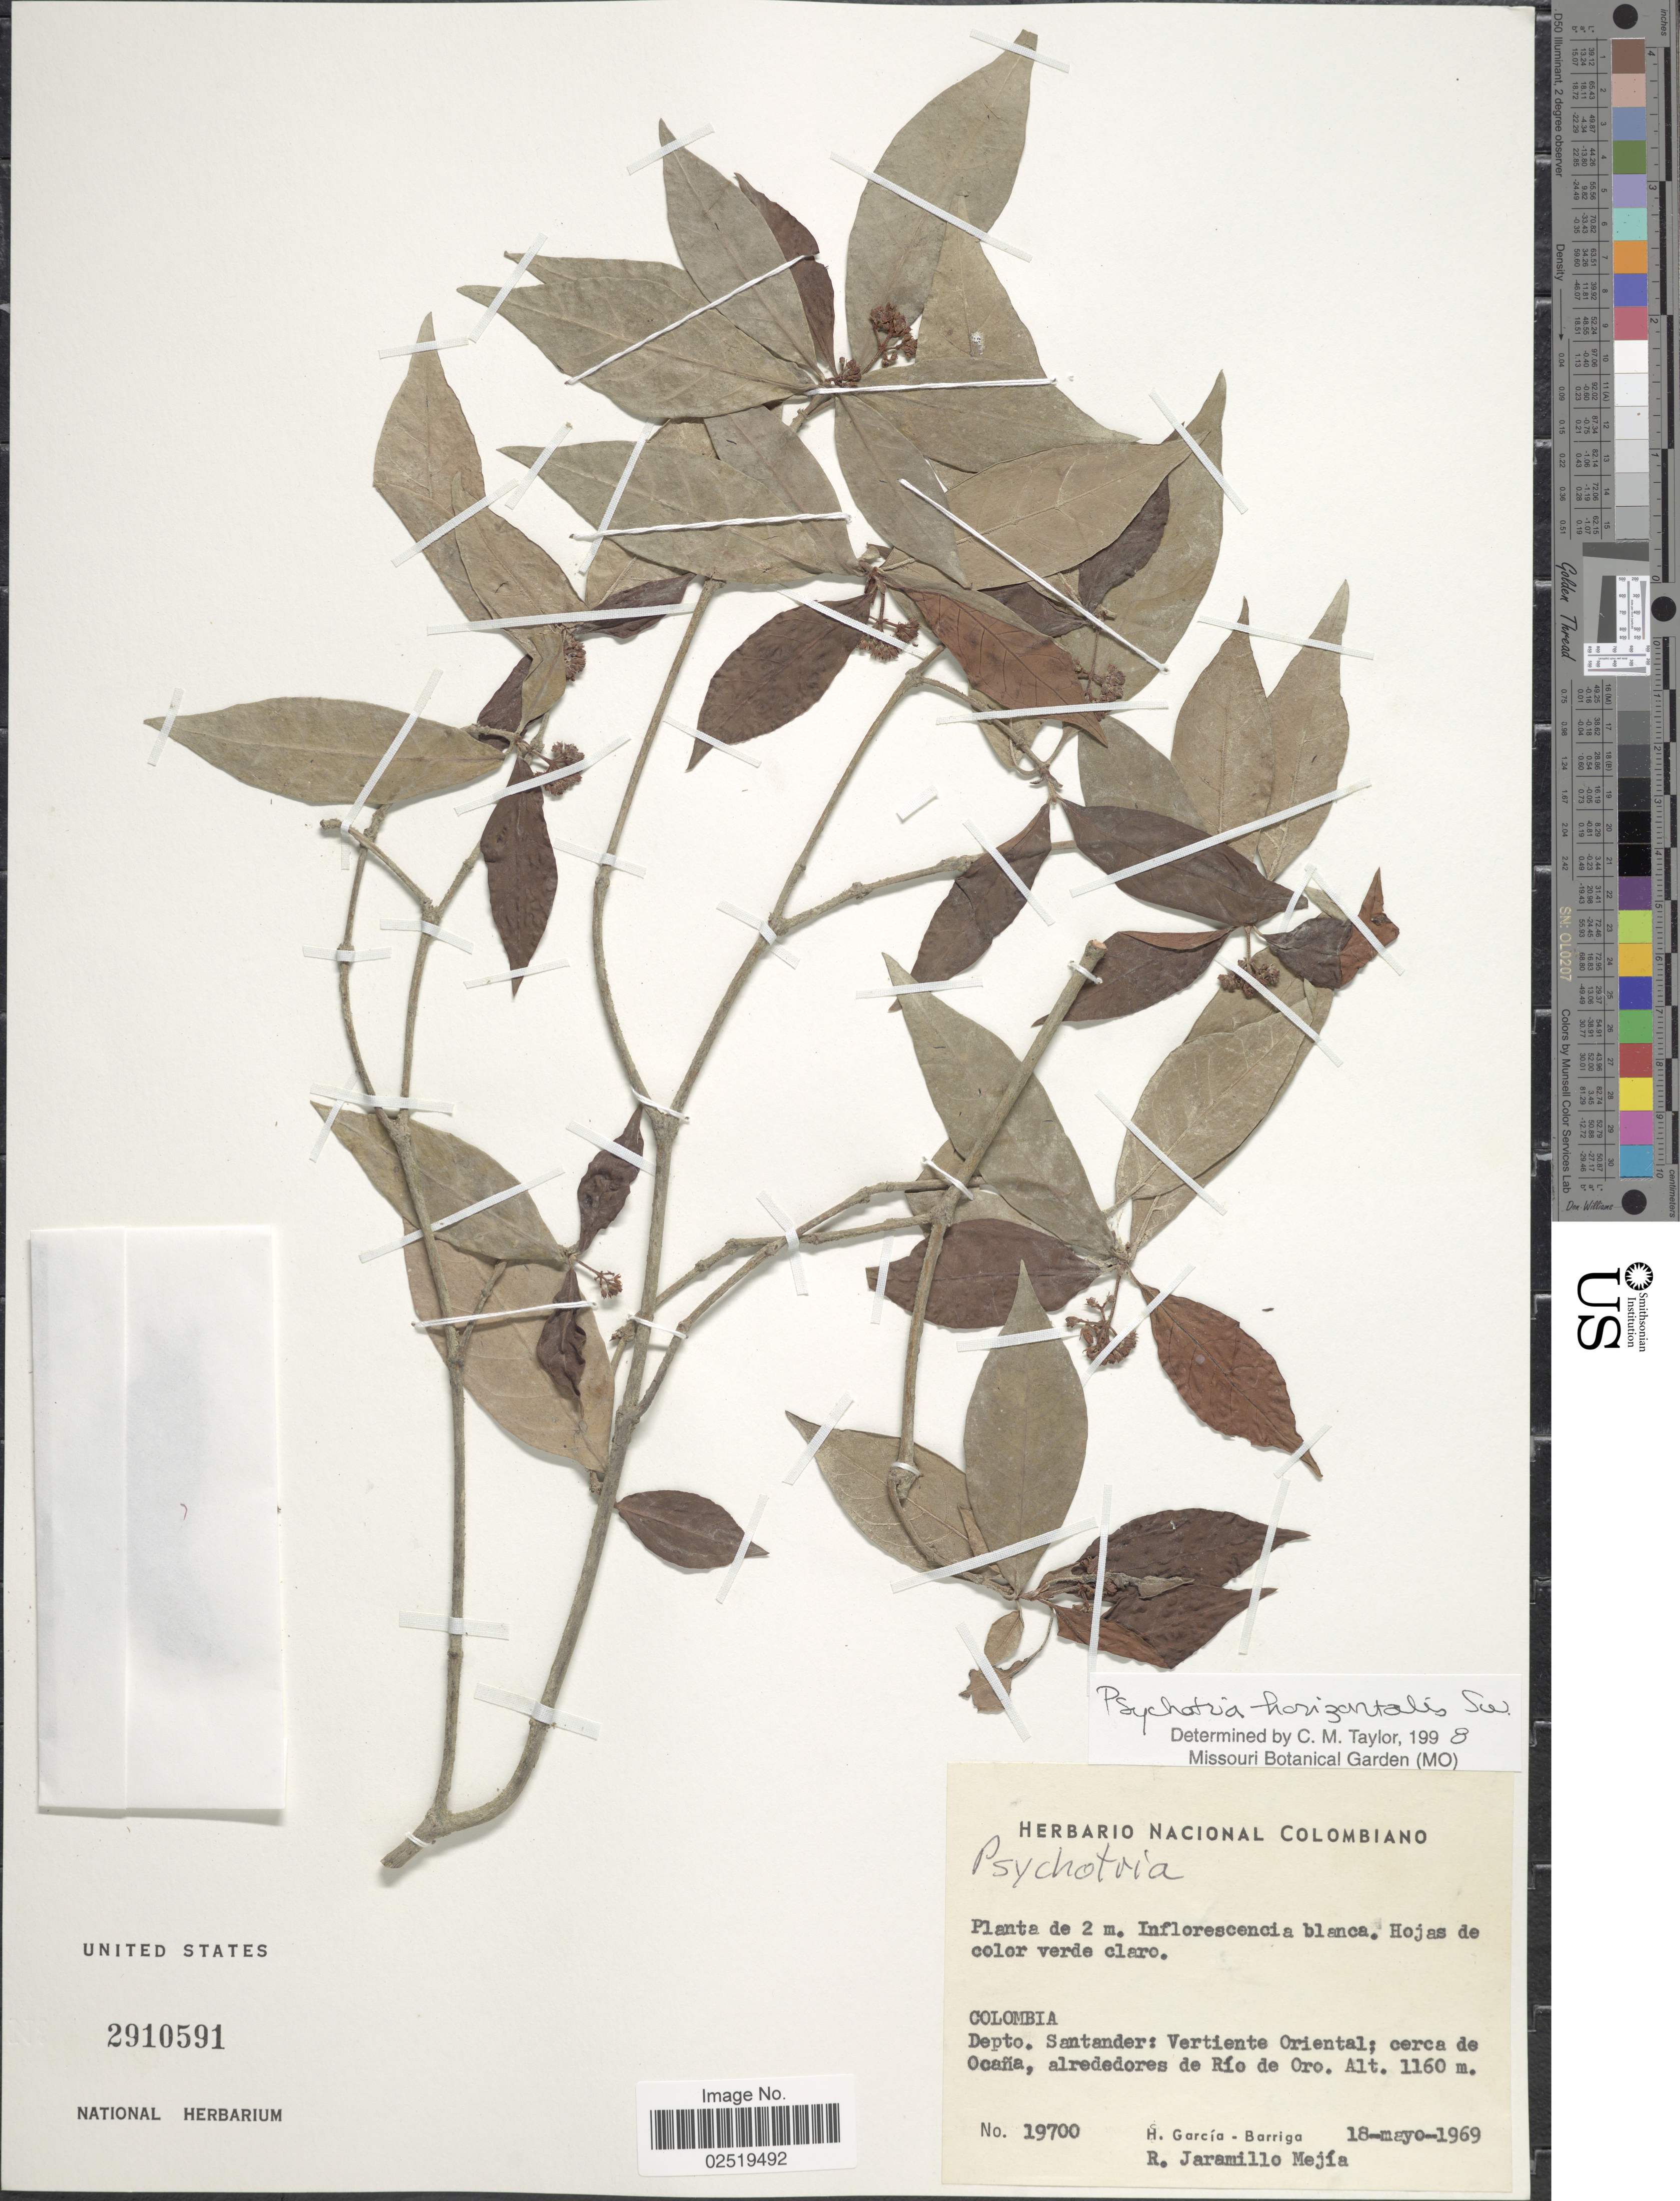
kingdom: Plantae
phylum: Tracheophyta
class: Magnoliopsida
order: Gentianales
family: Rubiaceae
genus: Psychotria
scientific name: Psychotria horizontalis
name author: Sw.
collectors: H. García Barriga & R. Jaramillo M.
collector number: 19700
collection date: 1969-05-18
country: Colombia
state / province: Santander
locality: Vertiente Oriental; cerca de Ocana, alrededores de Rio de Oro.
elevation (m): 1160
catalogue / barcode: US 2910591